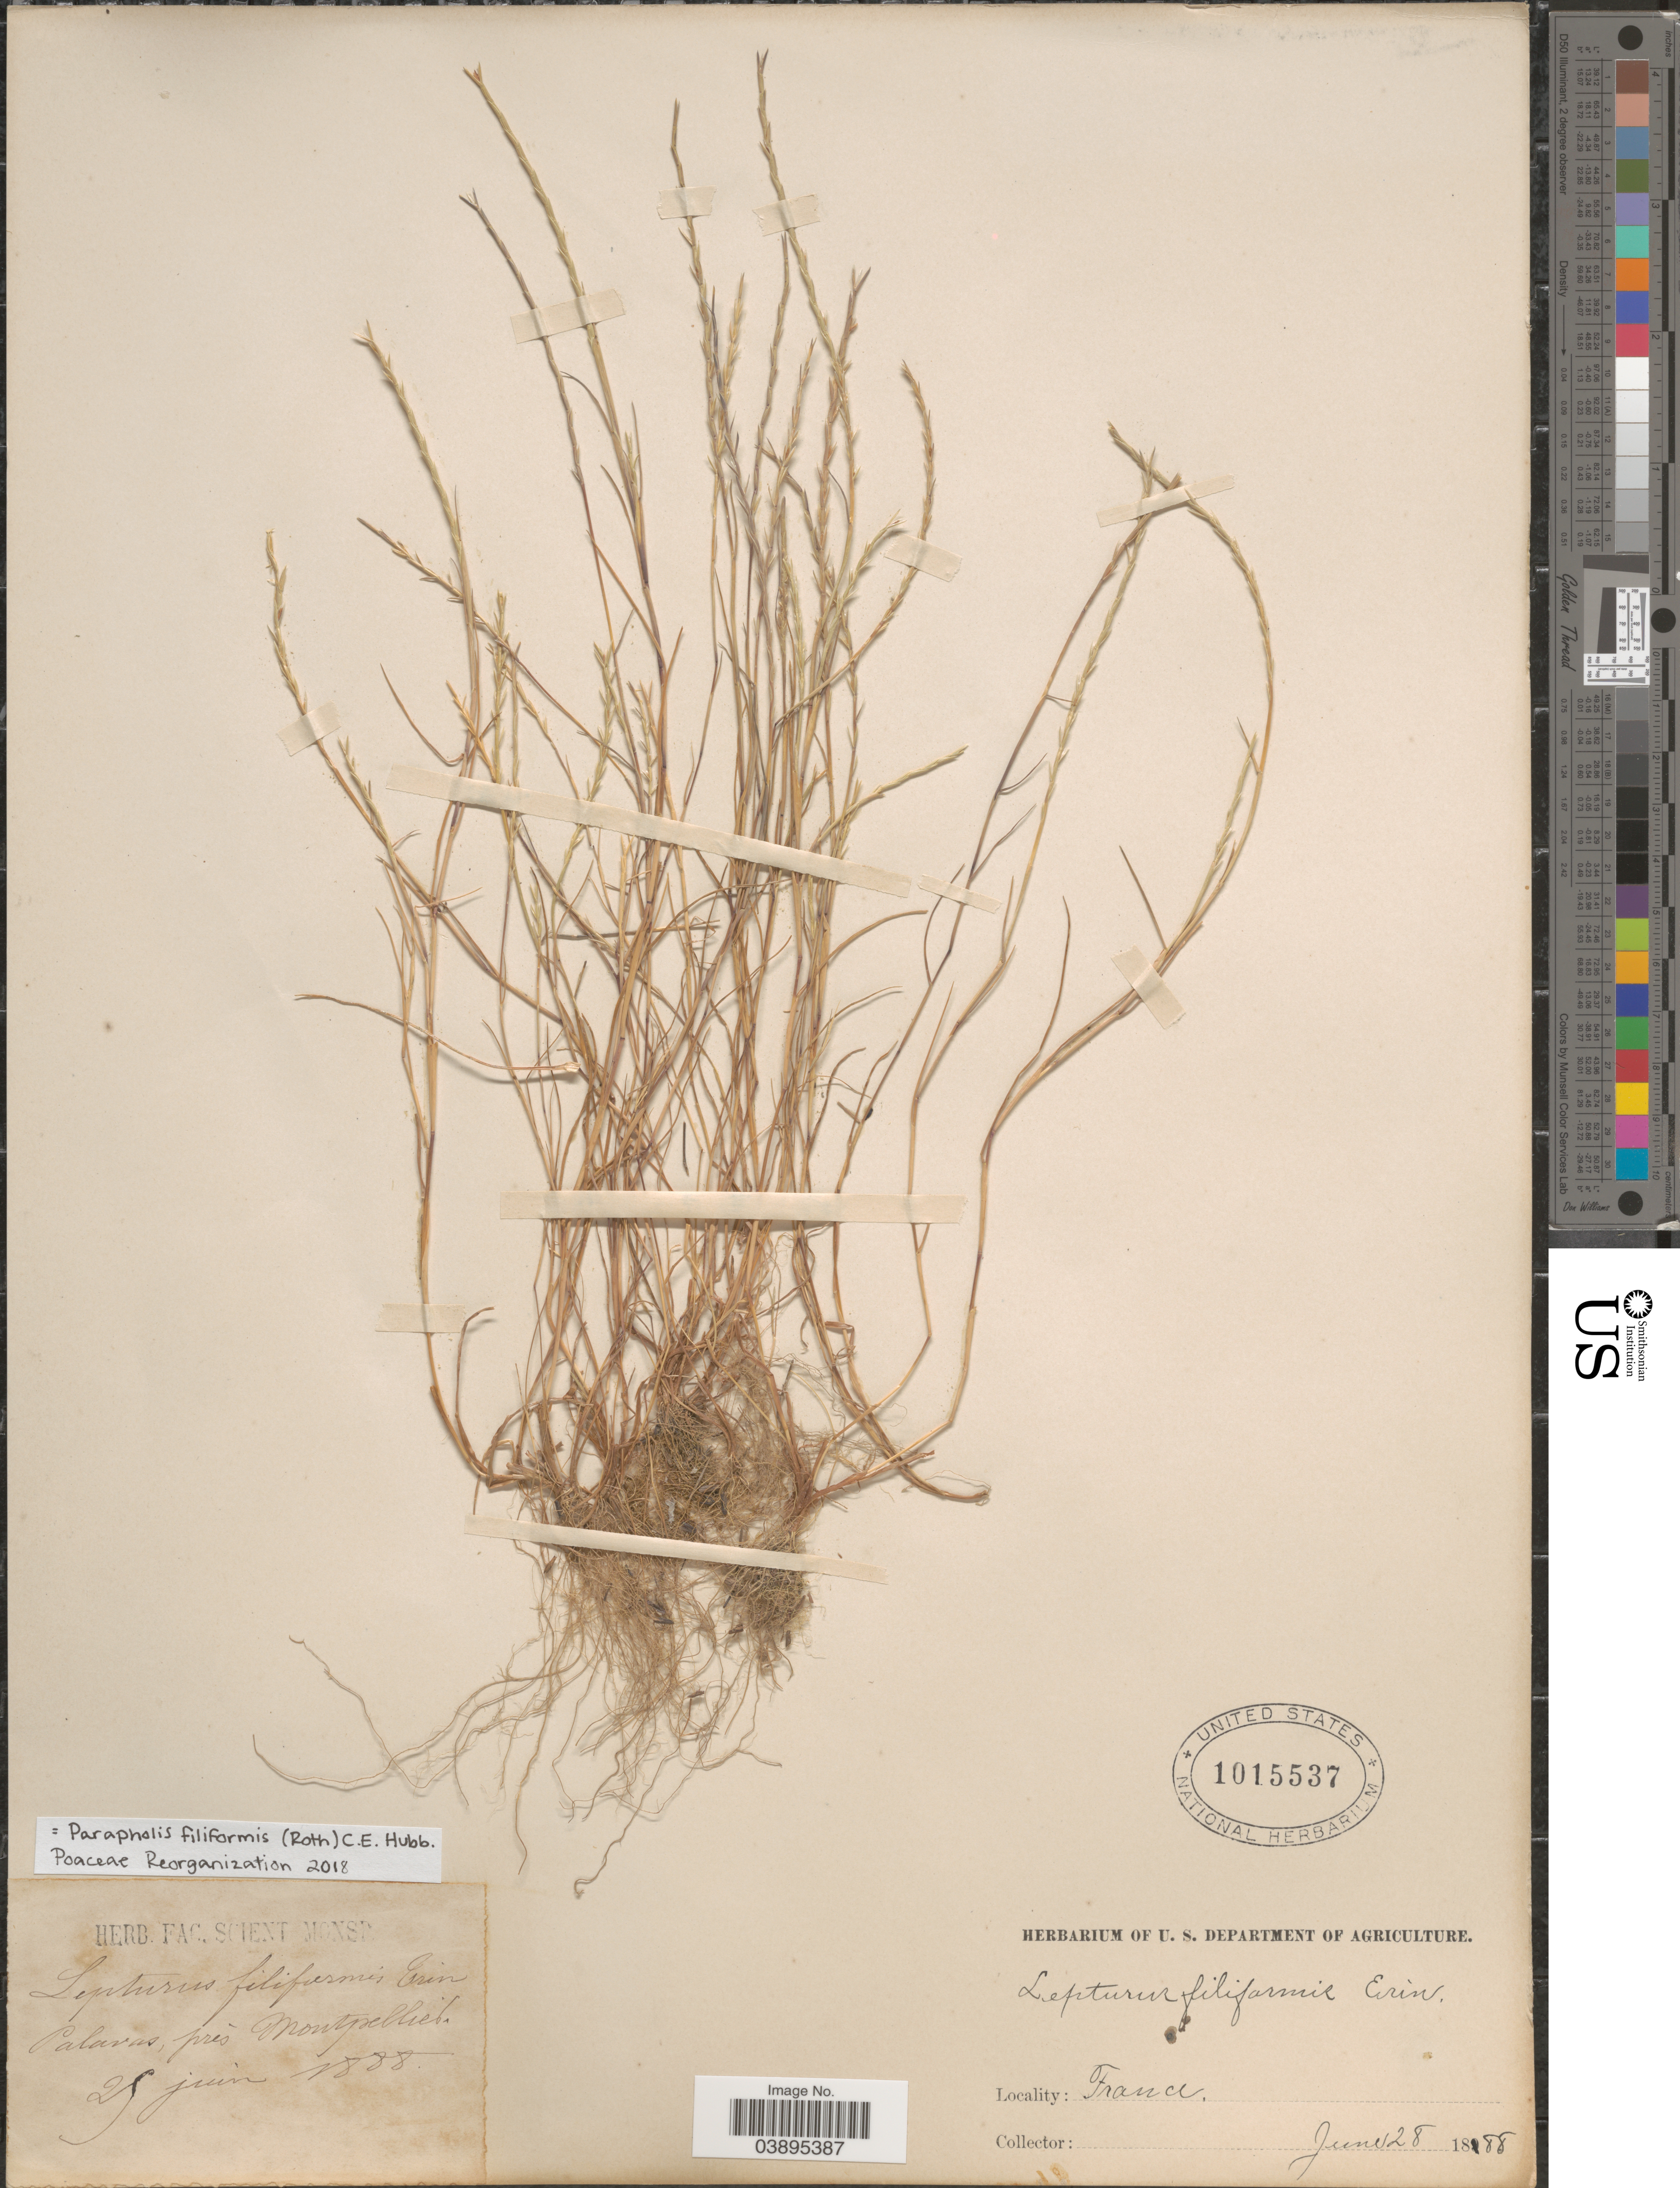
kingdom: Plantae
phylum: Tracheophyta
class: Liliopsida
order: Poales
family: Poaceae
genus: Parapholis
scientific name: Parapholis filiformis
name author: (Roth) C.E. Hubb.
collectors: ex herb. Fac. Scient. Monst.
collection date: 1888-06-28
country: France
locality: Palavas, prés Montpellier.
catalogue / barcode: US 1015537